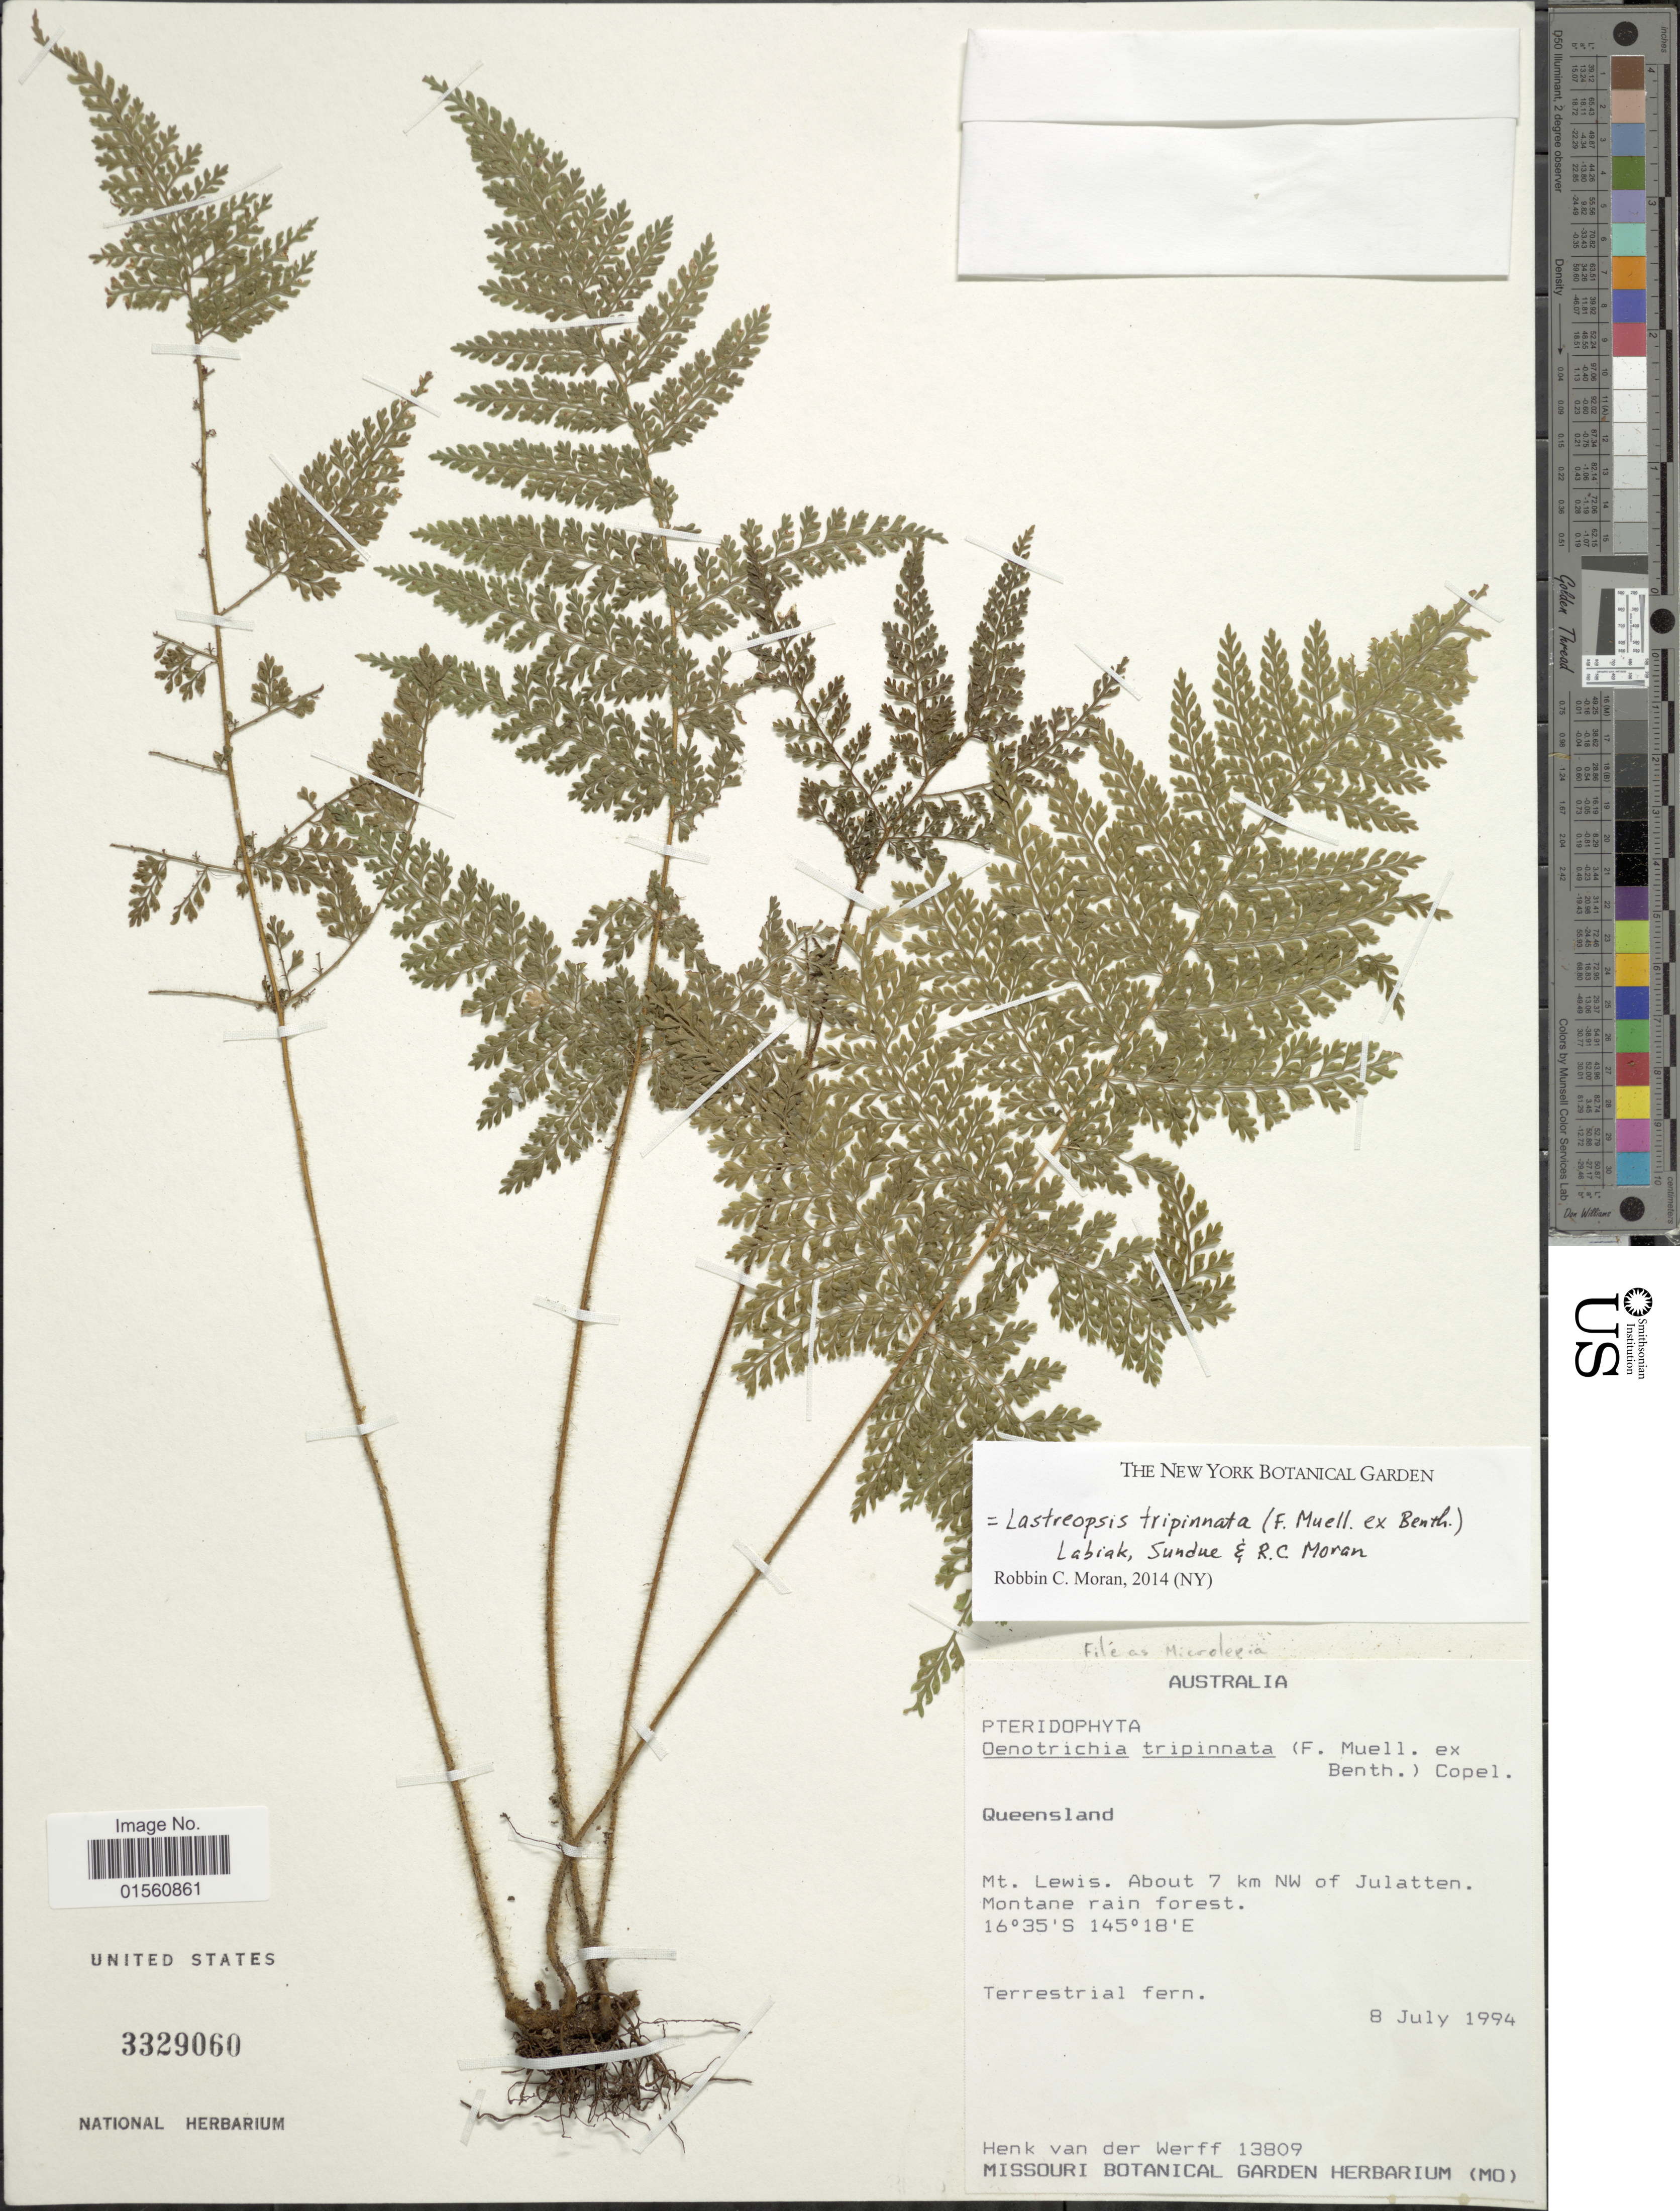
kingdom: Plantae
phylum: Tracheophyta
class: Polypodiopsida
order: Polypodiales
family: Dryopteridaceae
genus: Lastreopsis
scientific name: Lastreopsis tripinnata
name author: (F. Muell. ex Benth.) Labiak et al.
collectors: H. van der Werff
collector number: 13809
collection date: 1994-07-08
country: Australia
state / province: Queensland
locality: Mt Lewis. About 7 km NW of Julatten. Mountane rain forest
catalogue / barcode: US 3329060